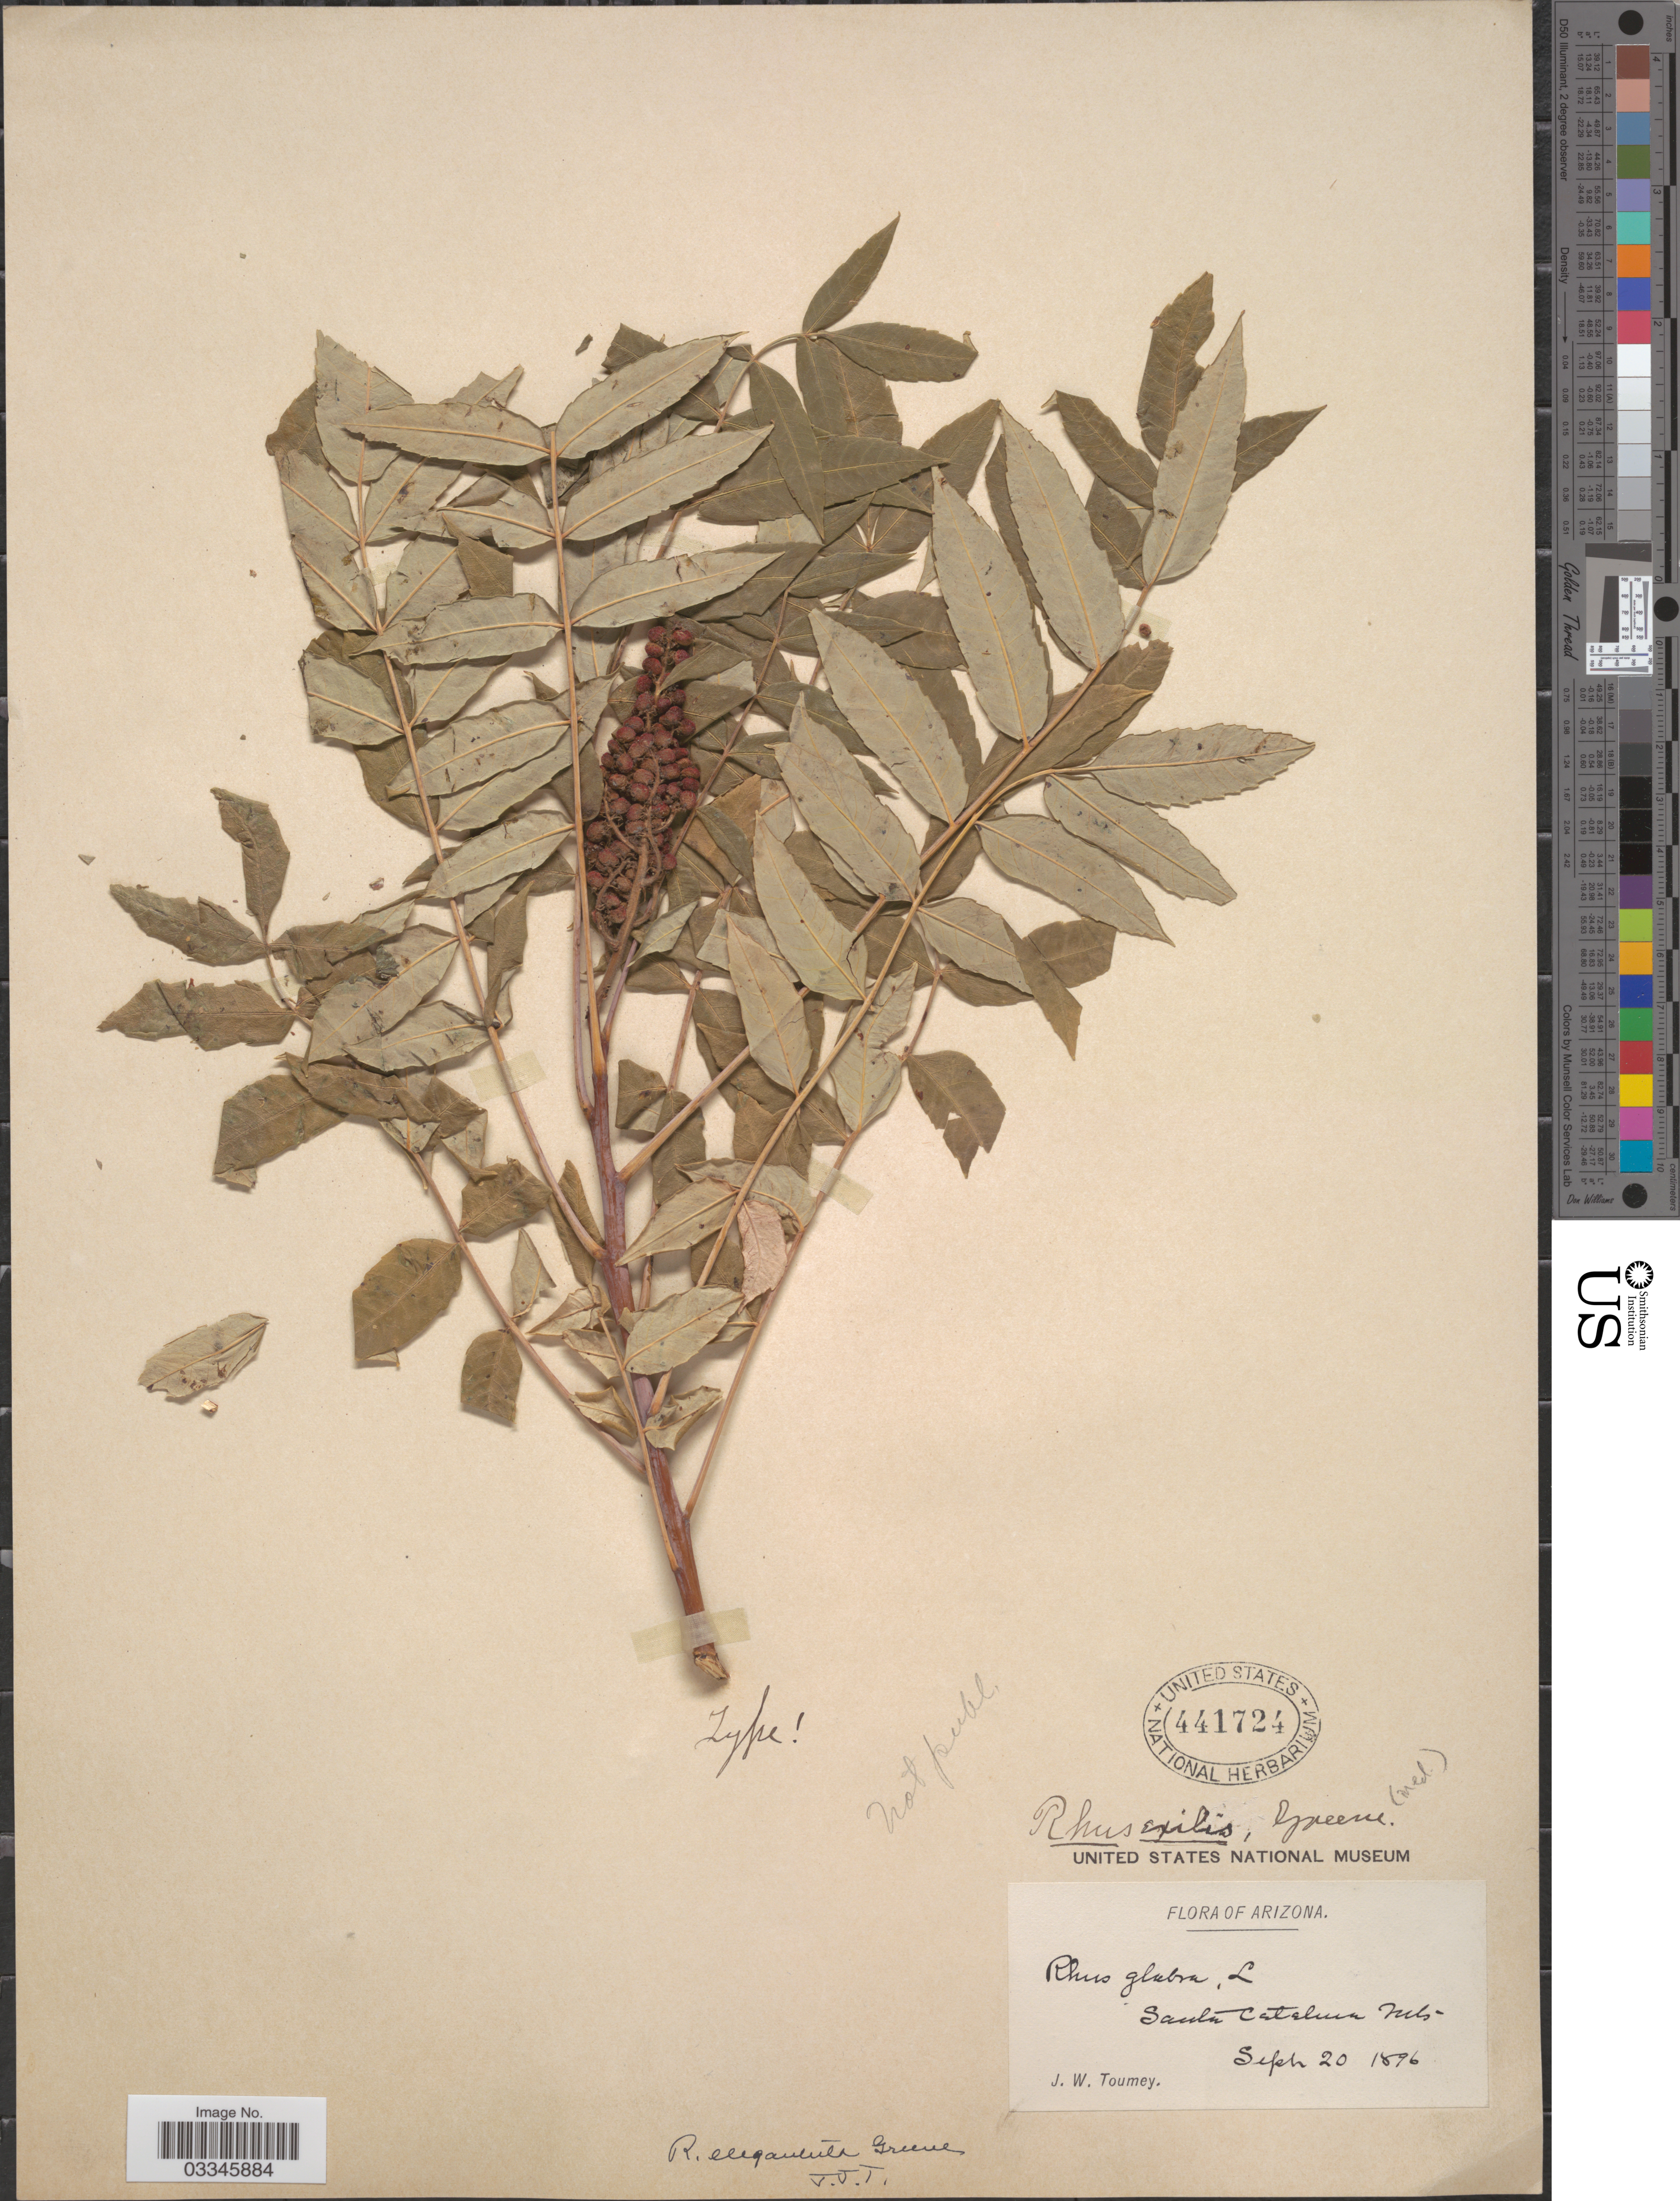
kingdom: Plantae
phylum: Tracheophyta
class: Magnoliopsida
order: Sapindales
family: Anacardiaceae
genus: Rhus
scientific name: Rhus elegantula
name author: Greene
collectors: J. W. Toumey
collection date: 1896-09-20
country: United States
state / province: Arizona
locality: Santa Catalina Mts.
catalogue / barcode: US 441724